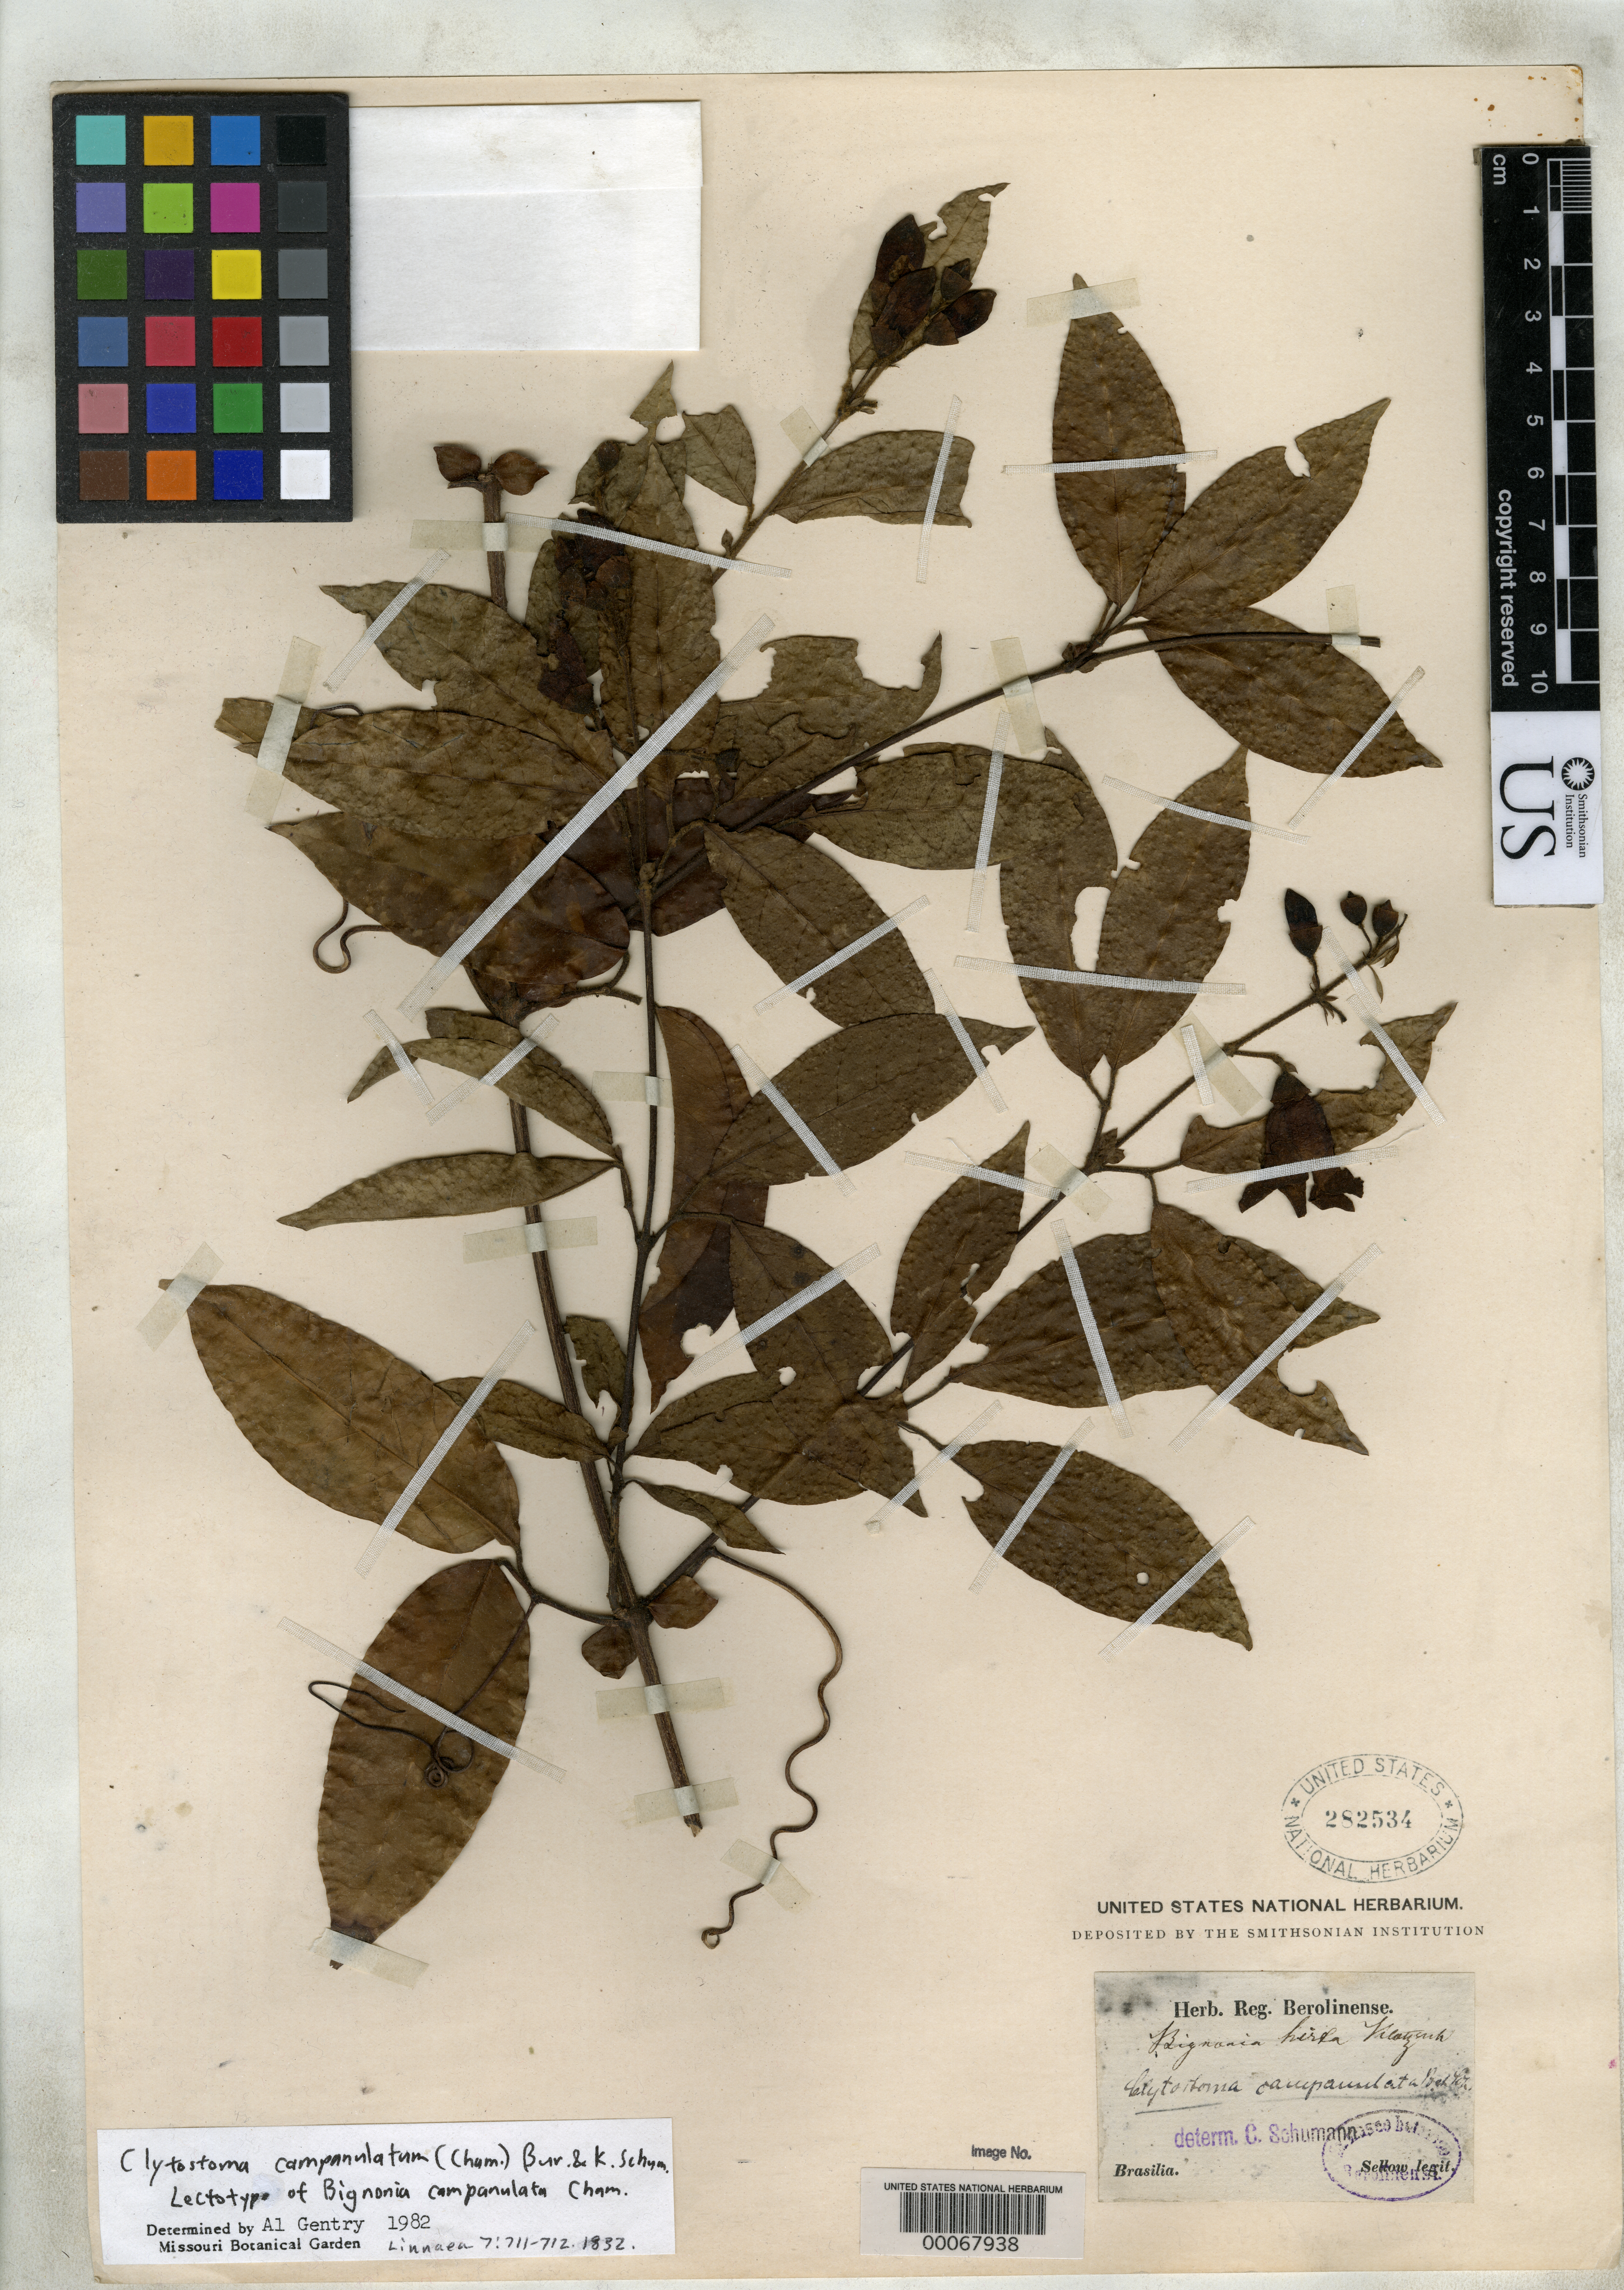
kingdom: Plantae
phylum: Tracheophyta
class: Magnoliopsida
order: Lamiales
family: Bignoniaceae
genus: Bignonia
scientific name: Bignonia campanulata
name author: Cham.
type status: Type Material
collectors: F. Sellow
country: Brazil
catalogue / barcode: US 282534